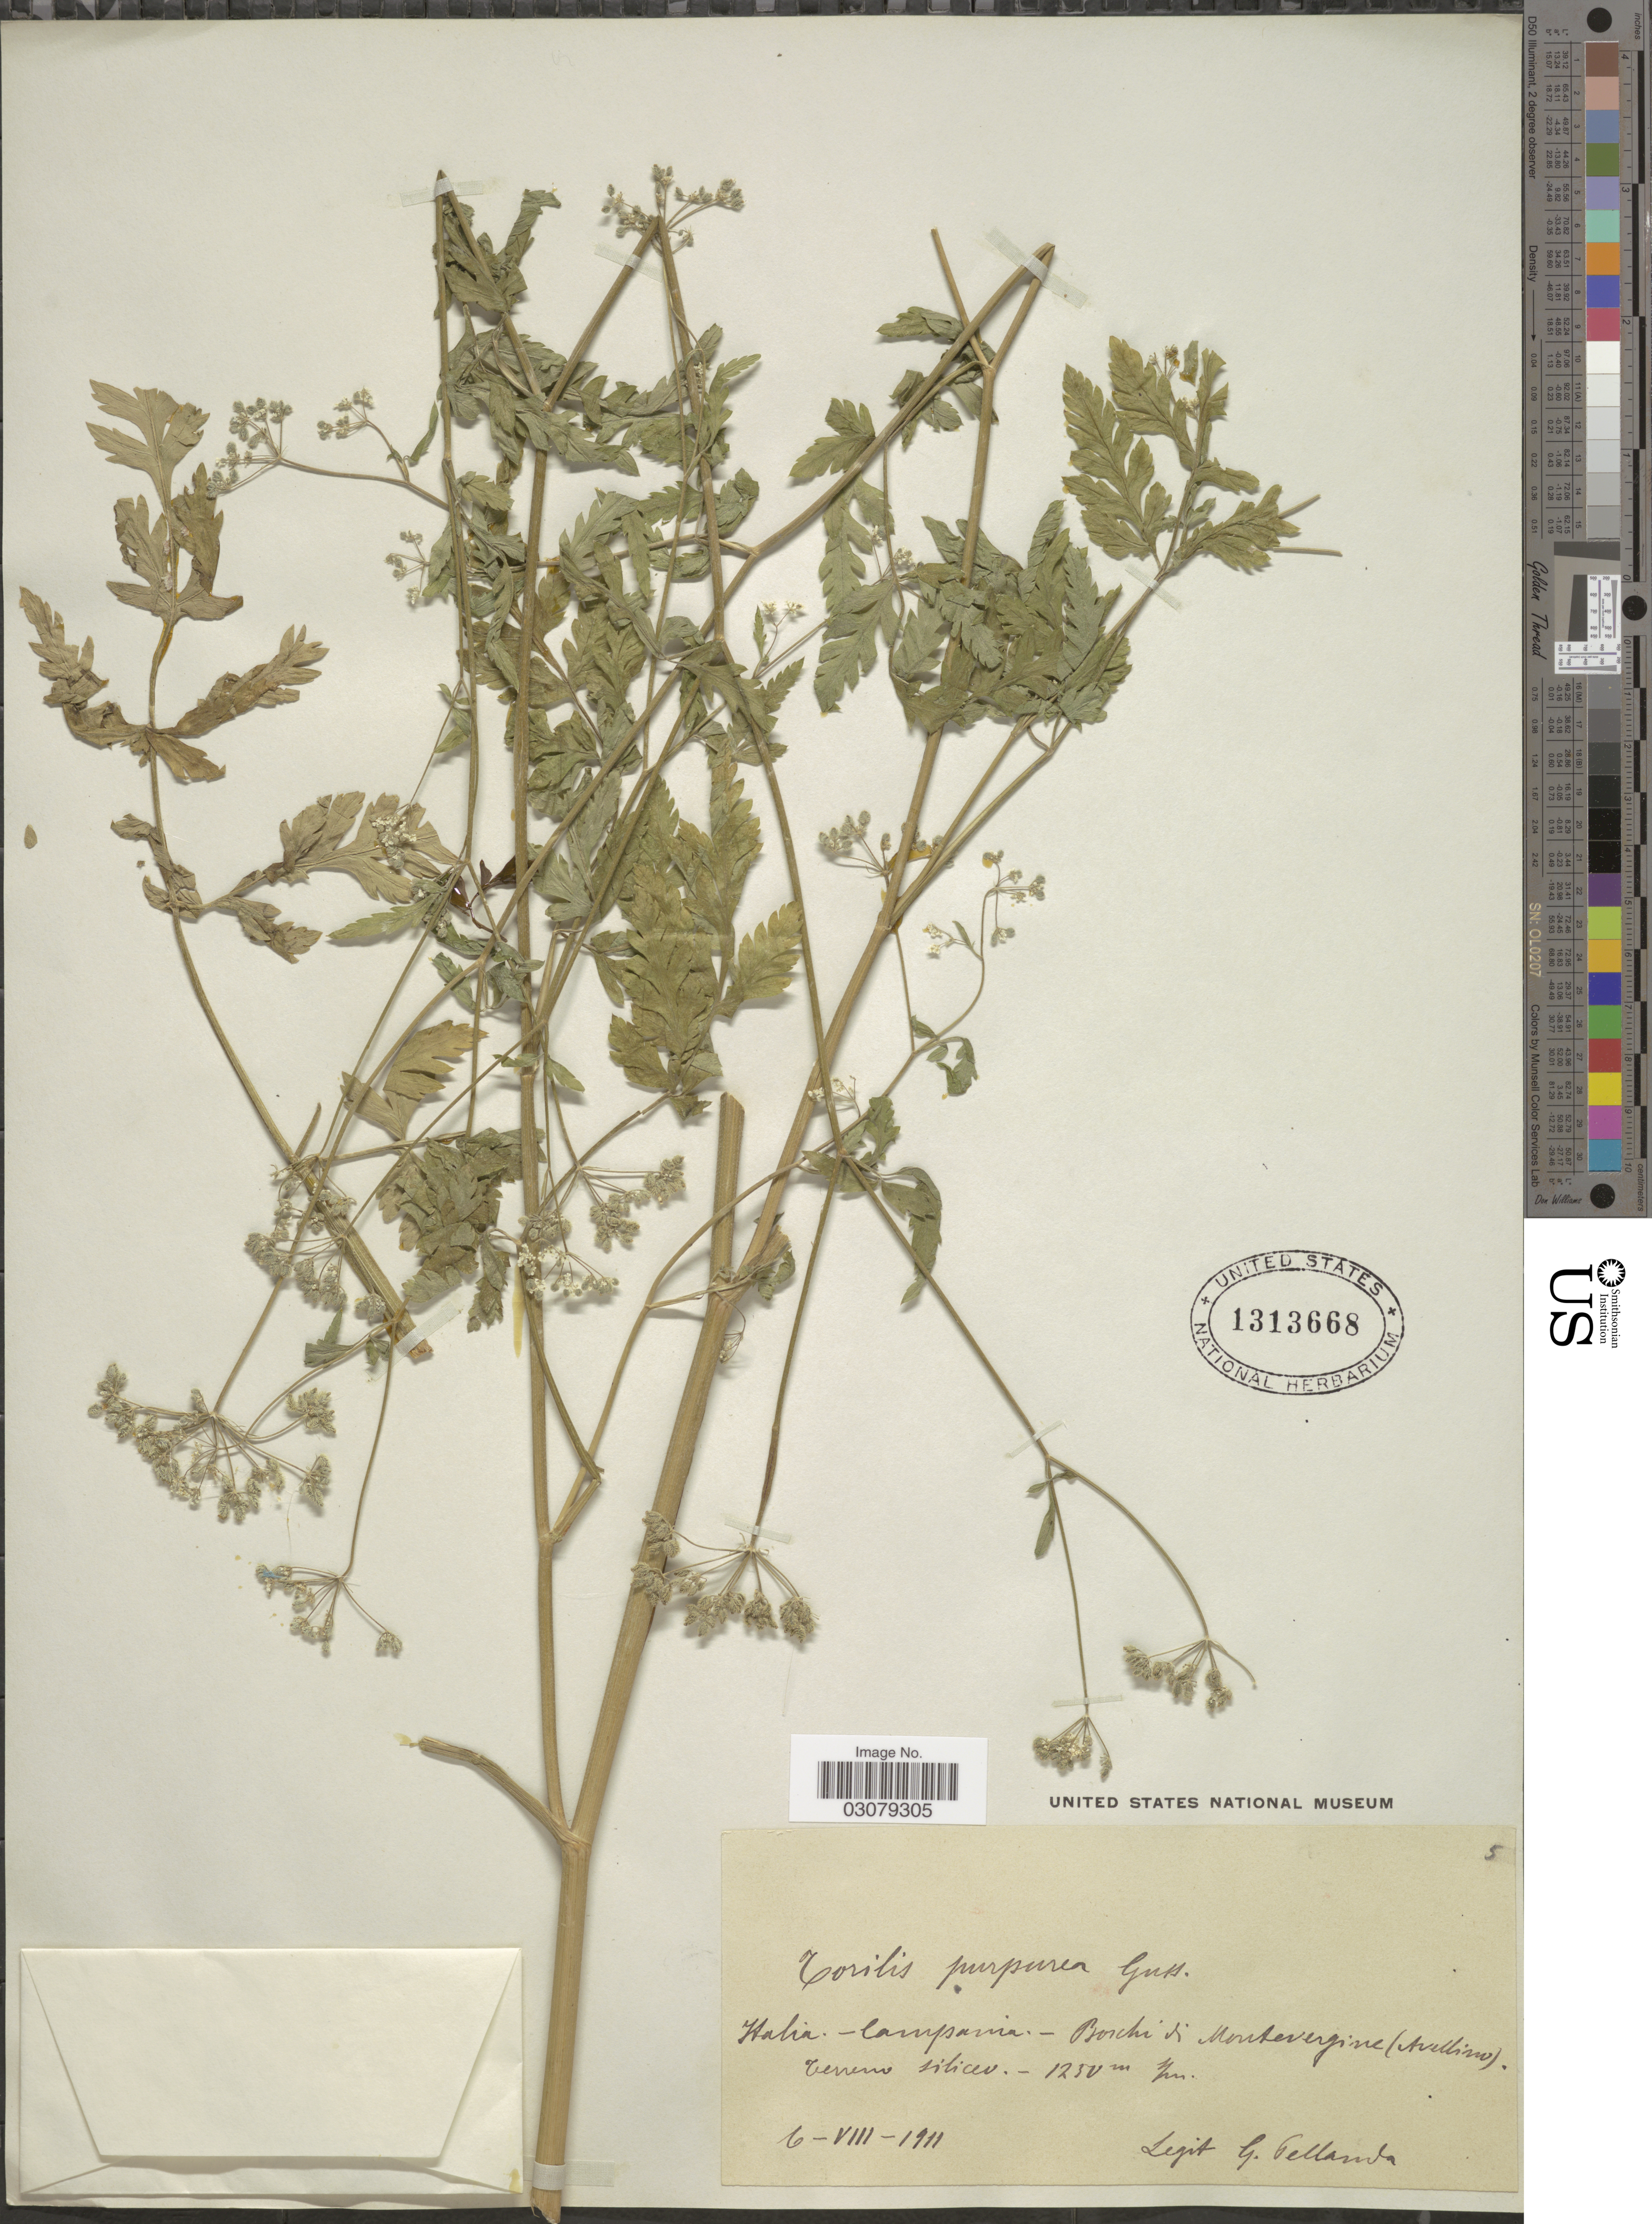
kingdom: Plantae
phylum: Tracheophyta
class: Magnoliopsida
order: Apiales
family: Apiaceae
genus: Torilis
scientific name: Torilis infesta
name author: (L.) Clairv.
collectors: G. Tellanda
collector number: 5?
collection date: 1911-08-06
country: Italy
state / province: Campania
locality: Boschi di Montvergine (Avellino).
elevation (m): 1250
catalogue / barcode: US 1313668